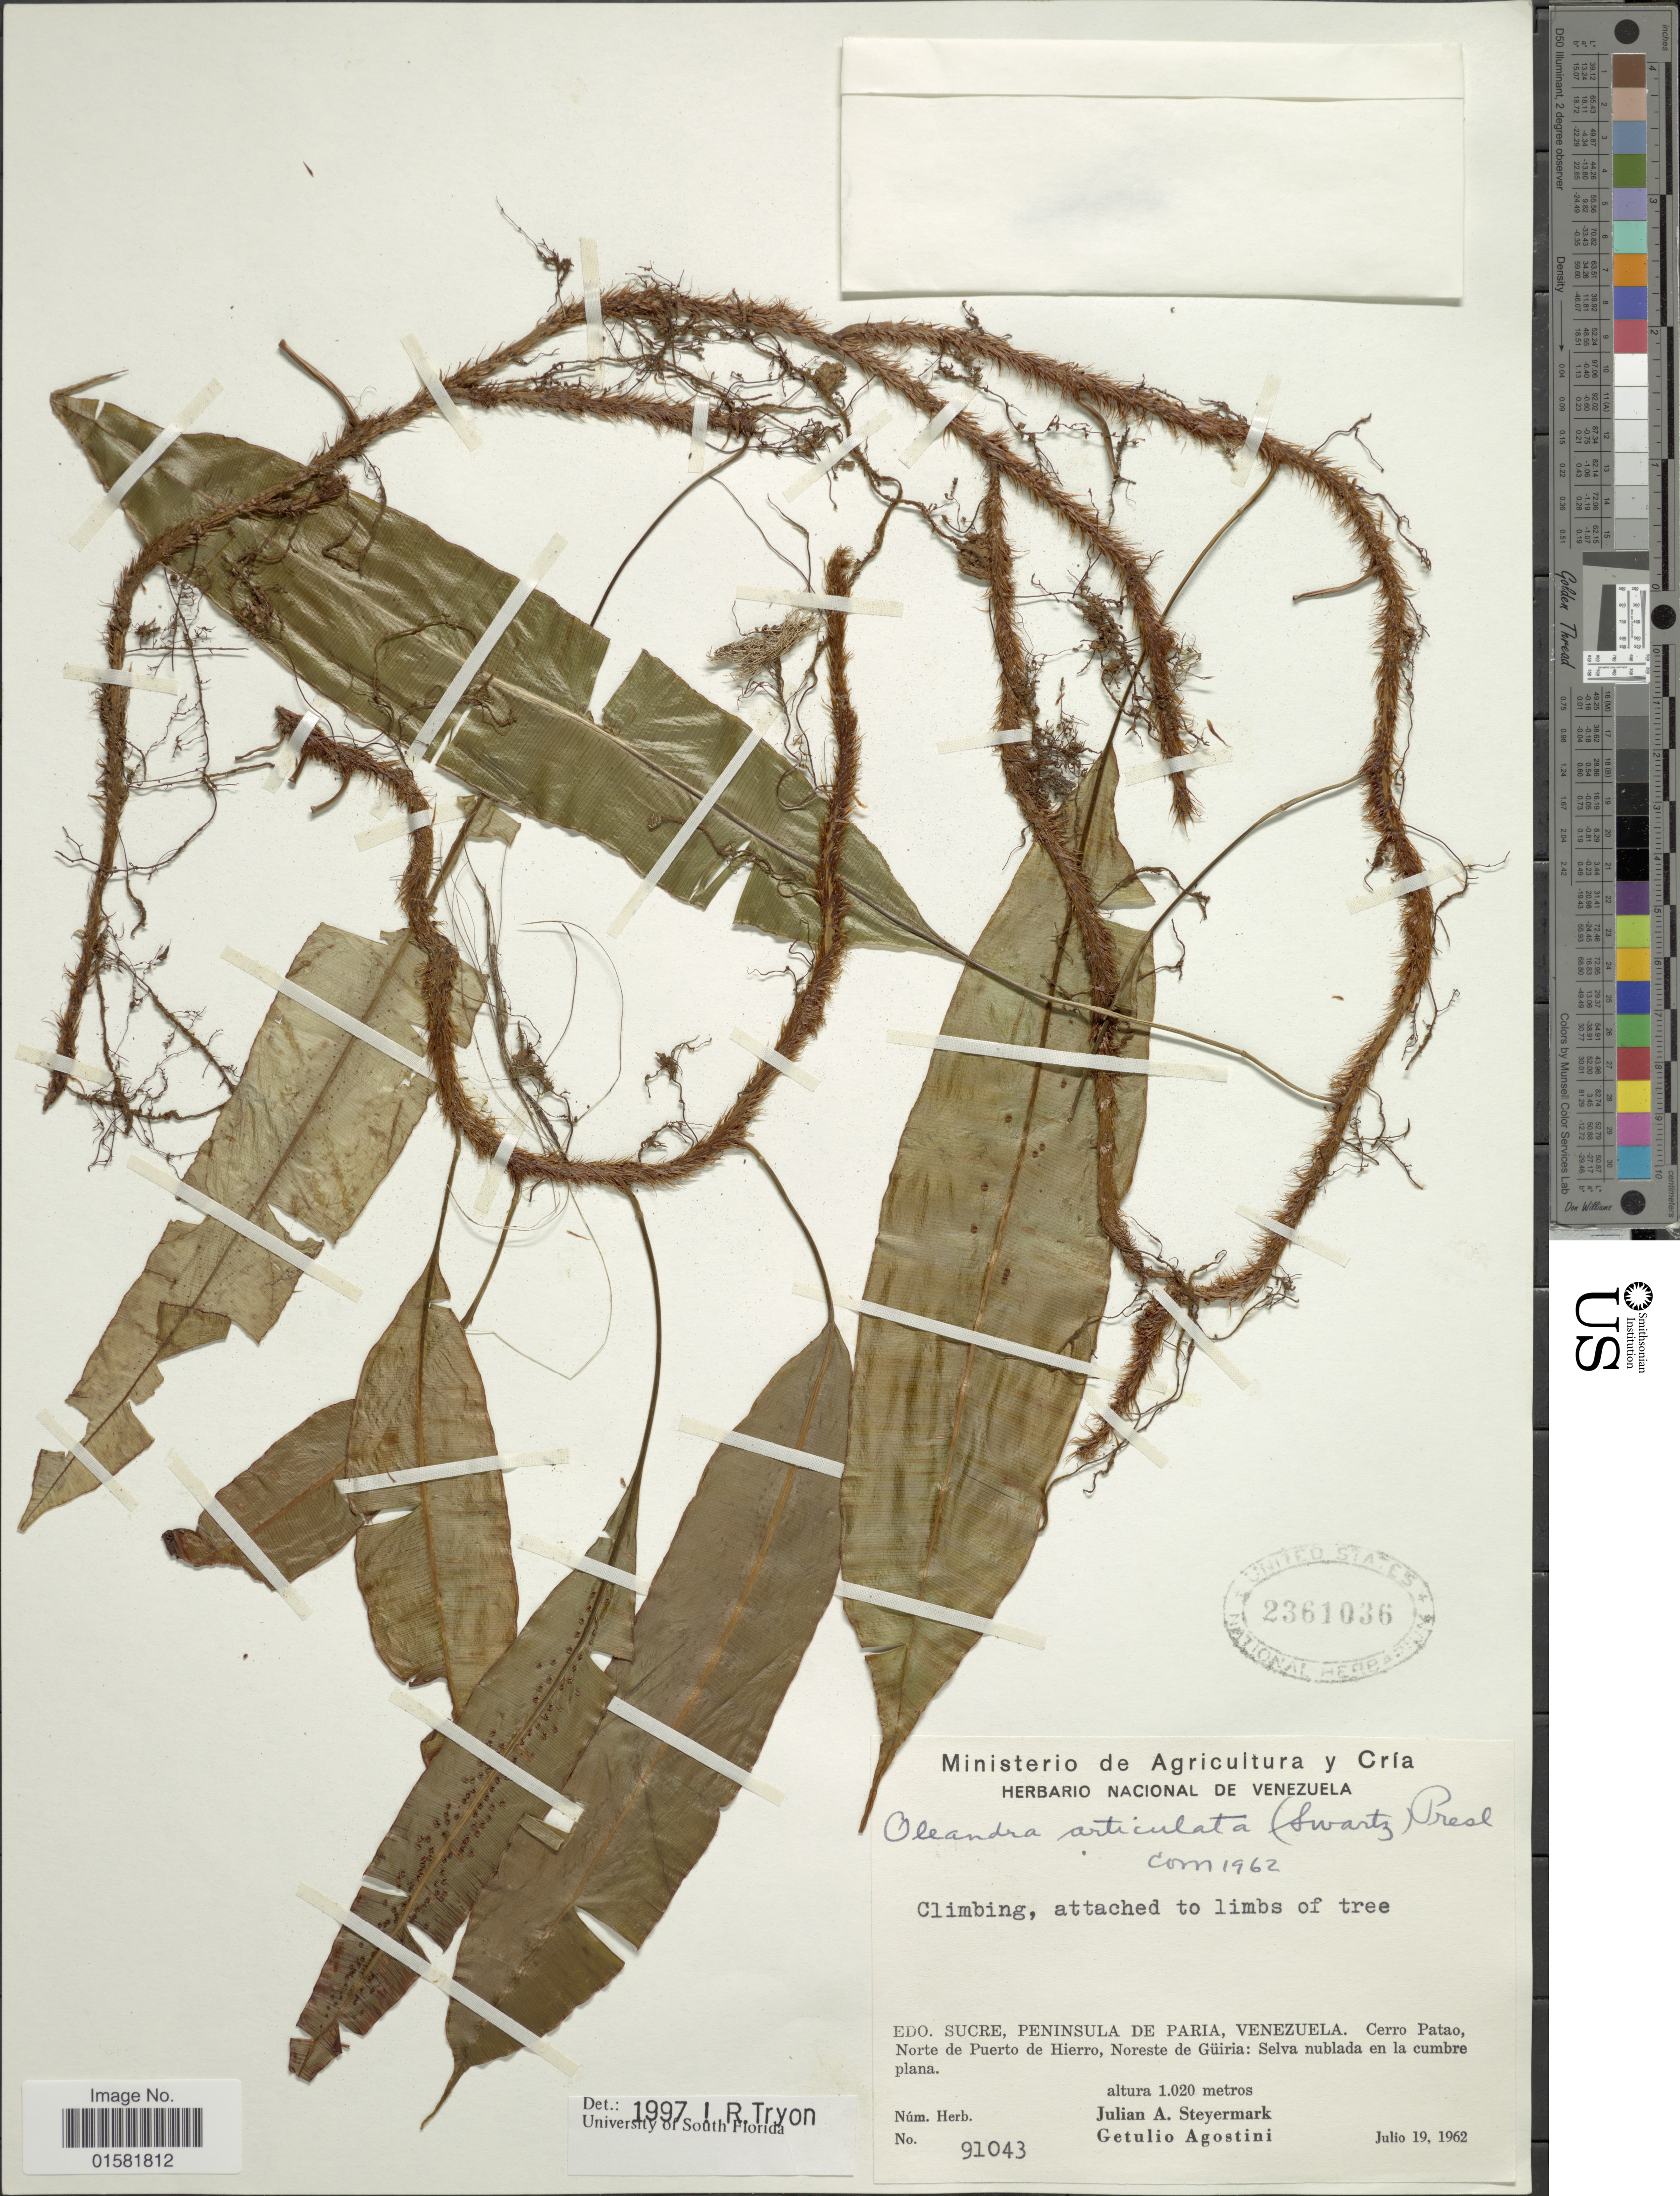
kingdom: Plantae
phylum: Tracheophyta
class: Polypodiopsida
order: Polypodiales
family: Oleandraceae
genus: Oleandra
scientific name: Oleandra articulata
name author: (Sw.) C. Presl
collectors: J. Steyermark & G. Agostini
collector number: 91043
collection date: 1962-07-19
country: Venezuela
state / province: Sucre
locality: Edo. Sucre, Peninsula De Paria, Venezuela. Cerro Patao, Norte de Puerto de Hierro, Noreste de Güiria: Selva nublada en la cumbre plana.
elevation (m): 1020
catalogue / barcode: US 2361036